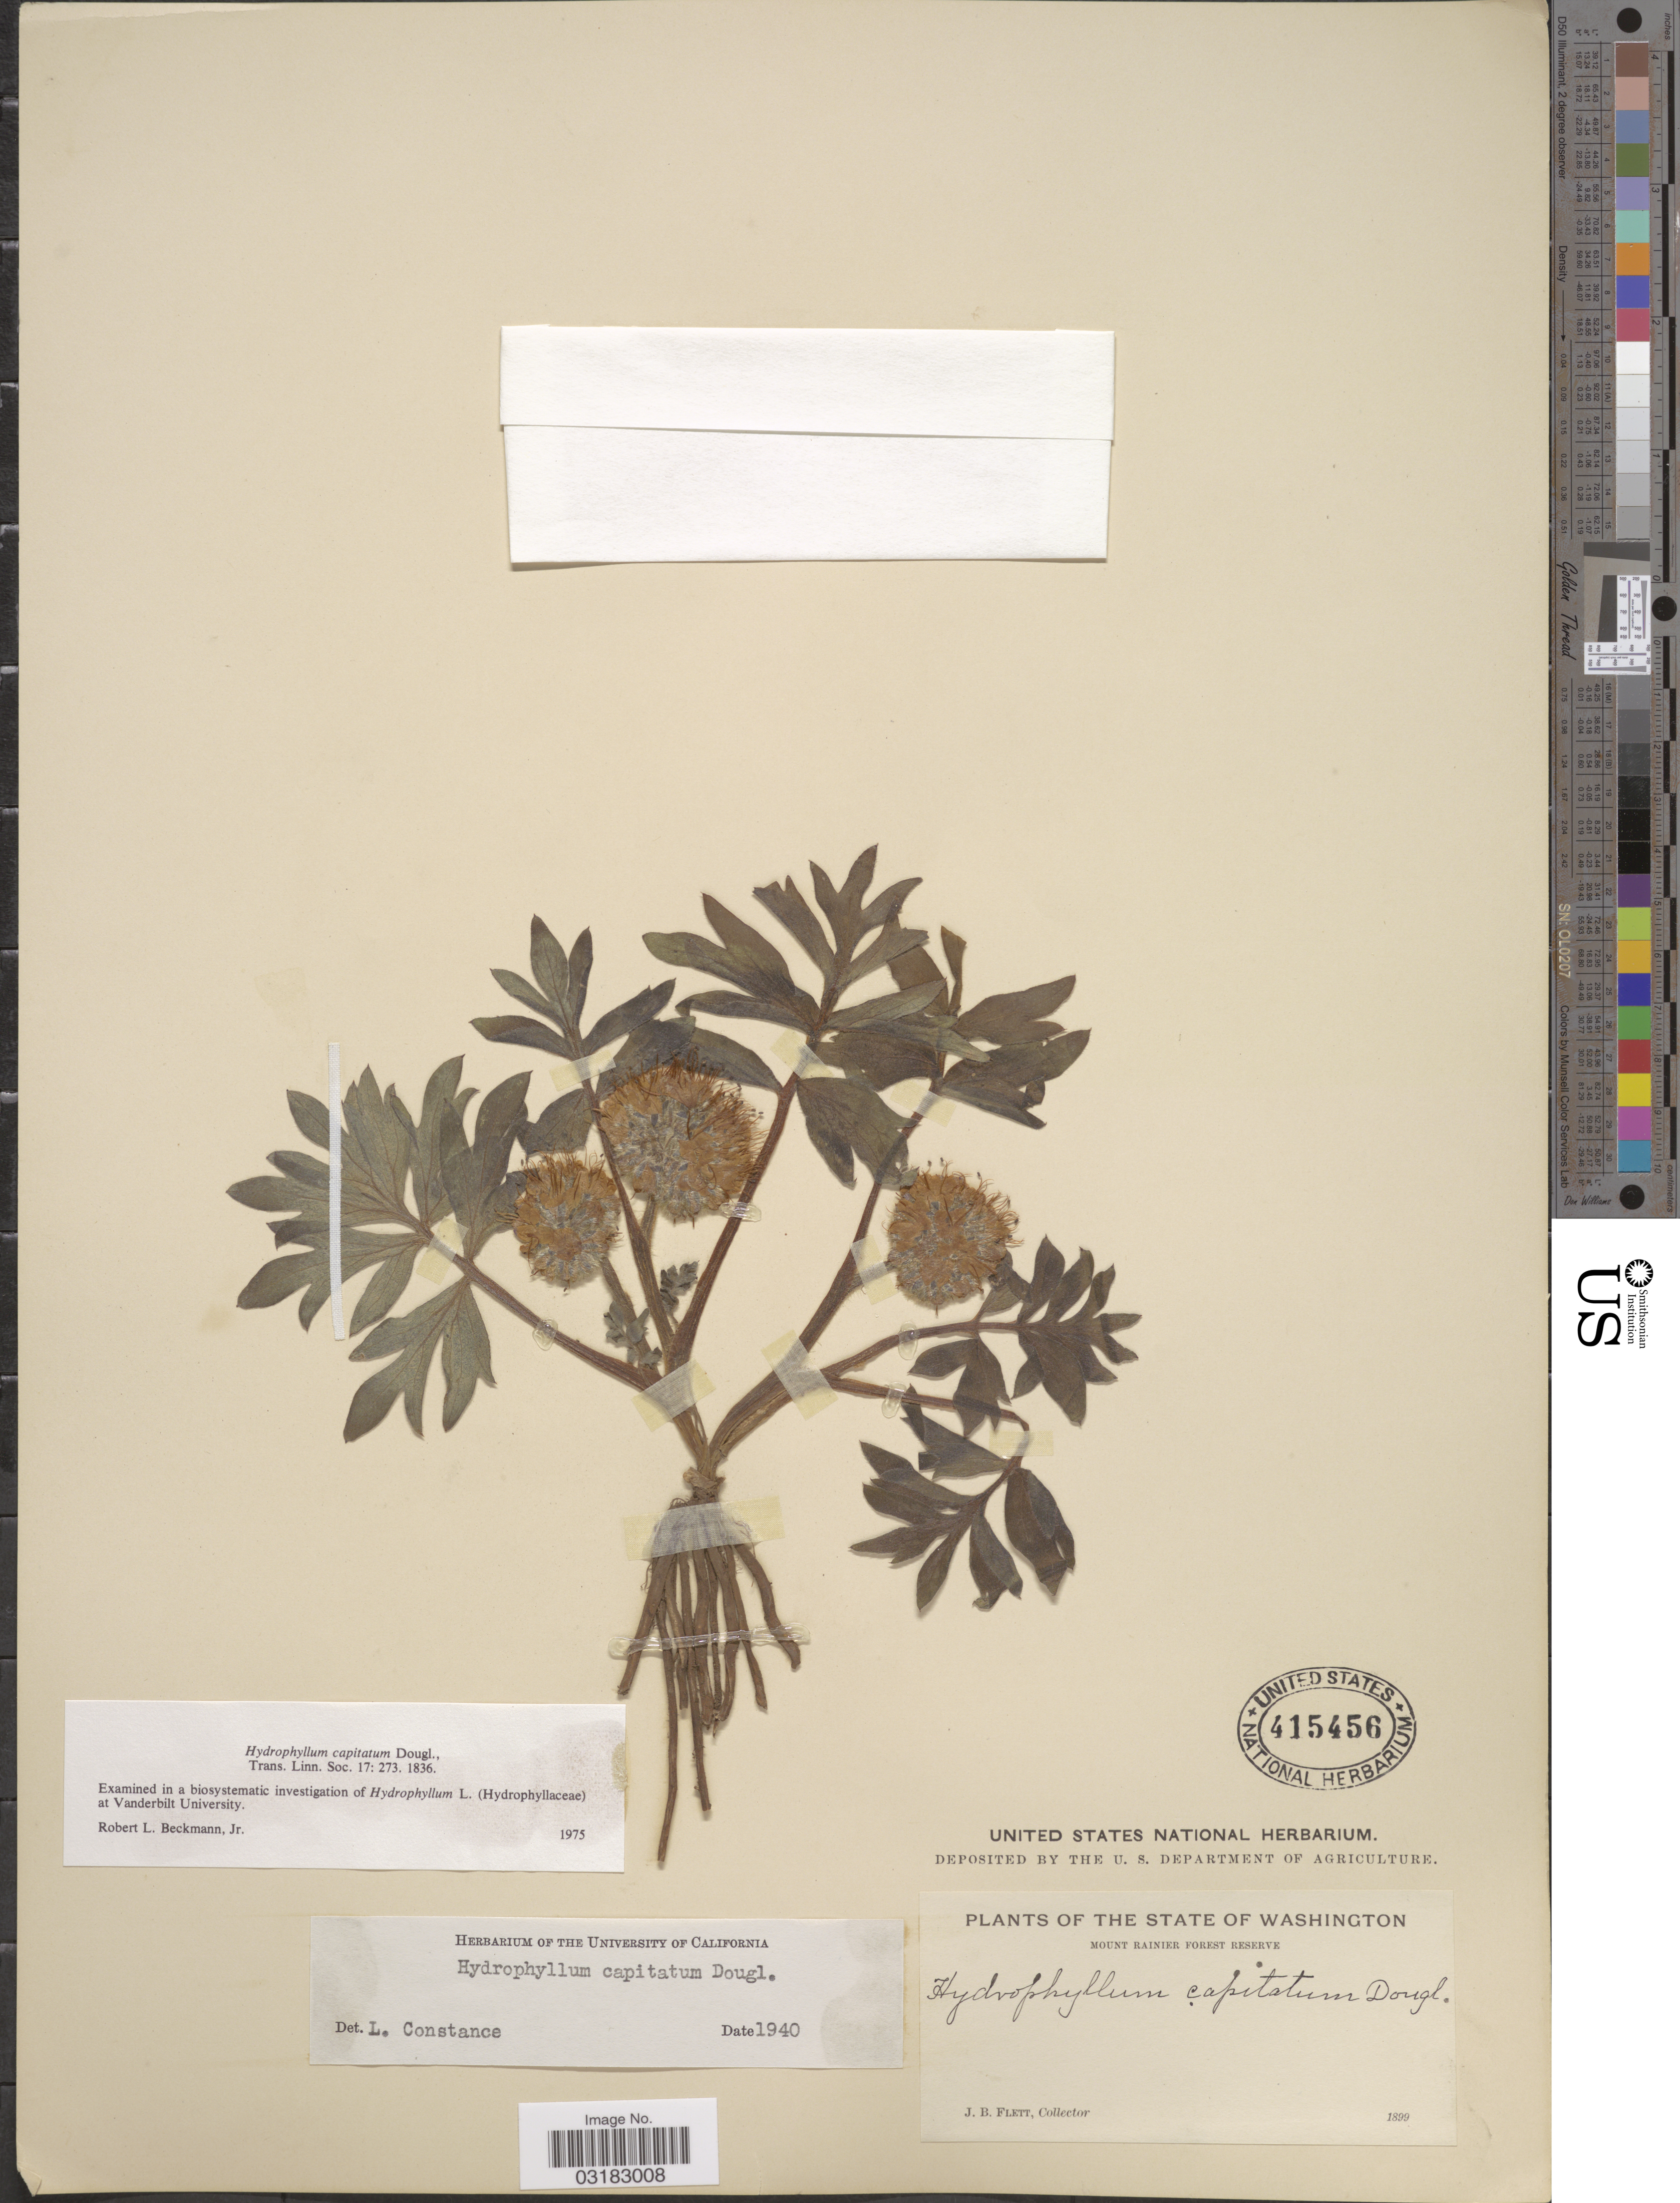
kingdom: Plantae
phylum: Tracheophyta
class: Magnoliopsida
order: Boraginales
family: Hydrophyllaceae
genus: Hydrophyllum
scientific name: Hydrophyllum capitatum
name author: Douglas ex Benth.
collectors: J. Flett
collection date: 1899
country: United States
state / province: Washington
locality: Mount Rainier Forest Reserve.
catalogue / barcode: US 415456